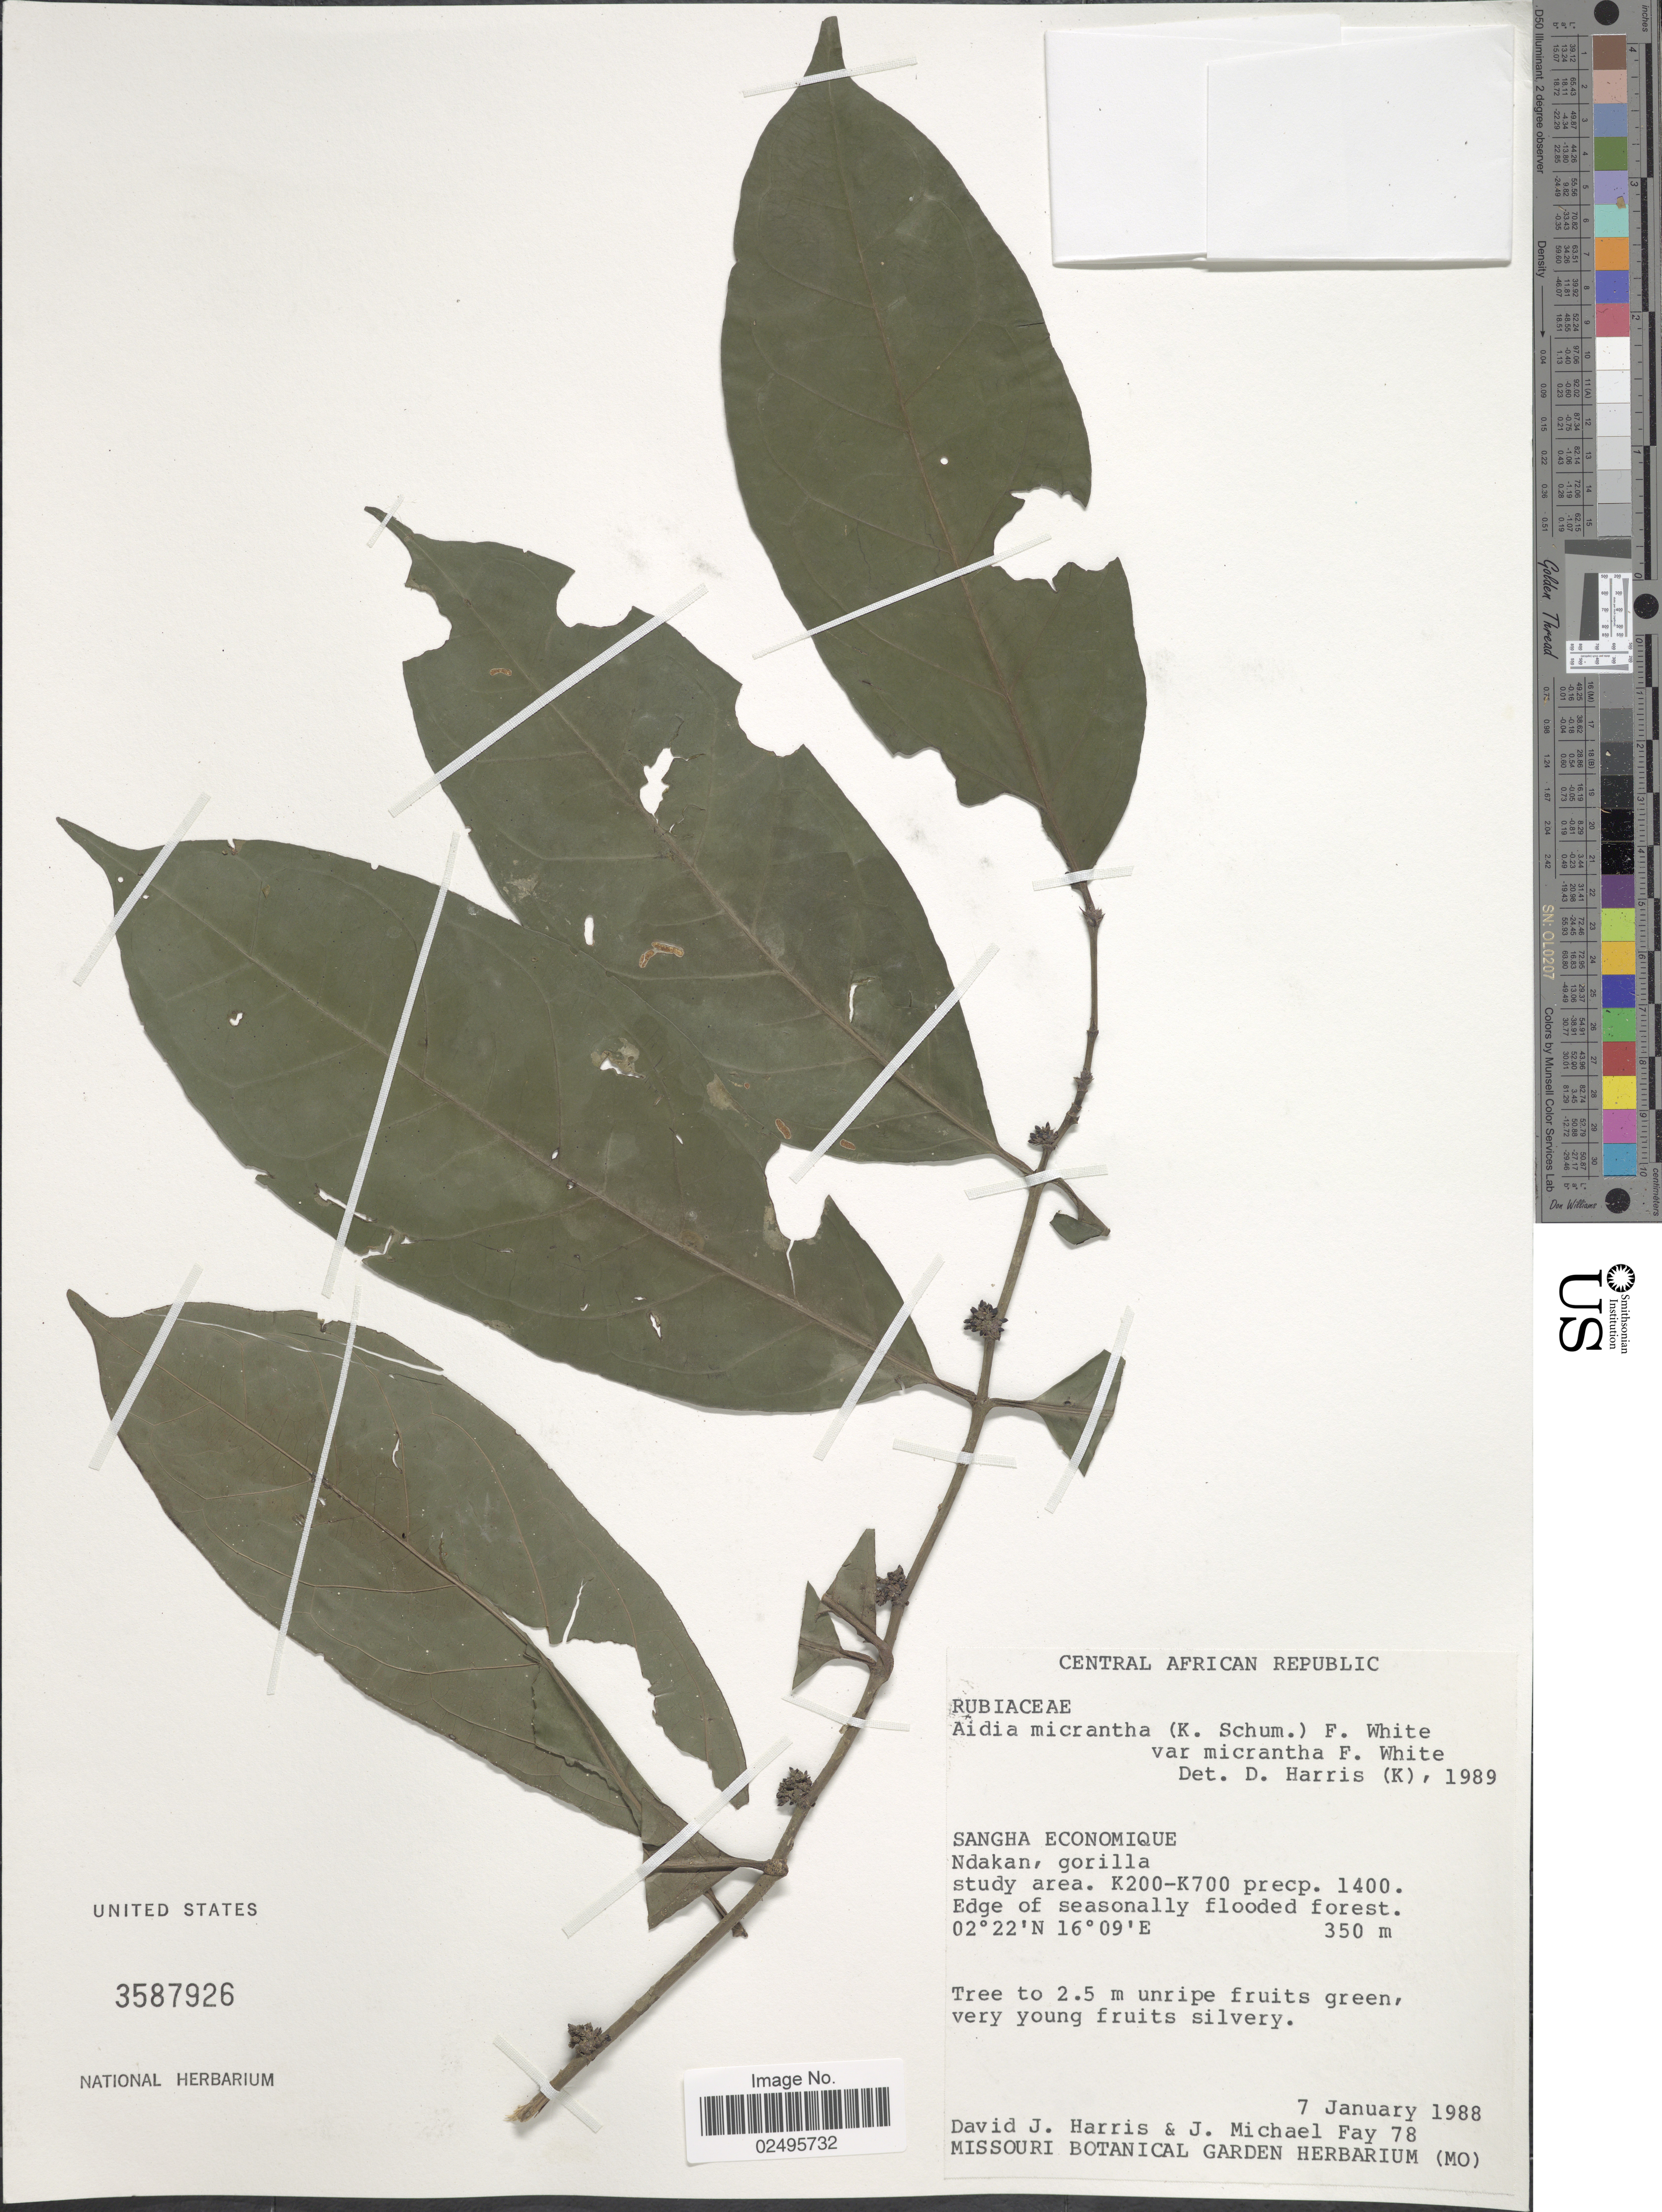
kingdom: Plantae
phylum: Tracheophyta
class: Magnoliopsida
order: Gentianales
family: Rubiaceae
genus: Aidia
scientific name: Aidia micrantha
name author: (K. Schum.) Bullock ex F. White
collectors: D. J. Harris & J. M. Fay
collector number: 78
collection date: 1988-01-07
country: Congo, Republic of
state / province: Sangha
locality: Ndakan, gorilla study area. K200-K700 precp.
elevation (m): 1400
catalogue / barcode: US 3587926